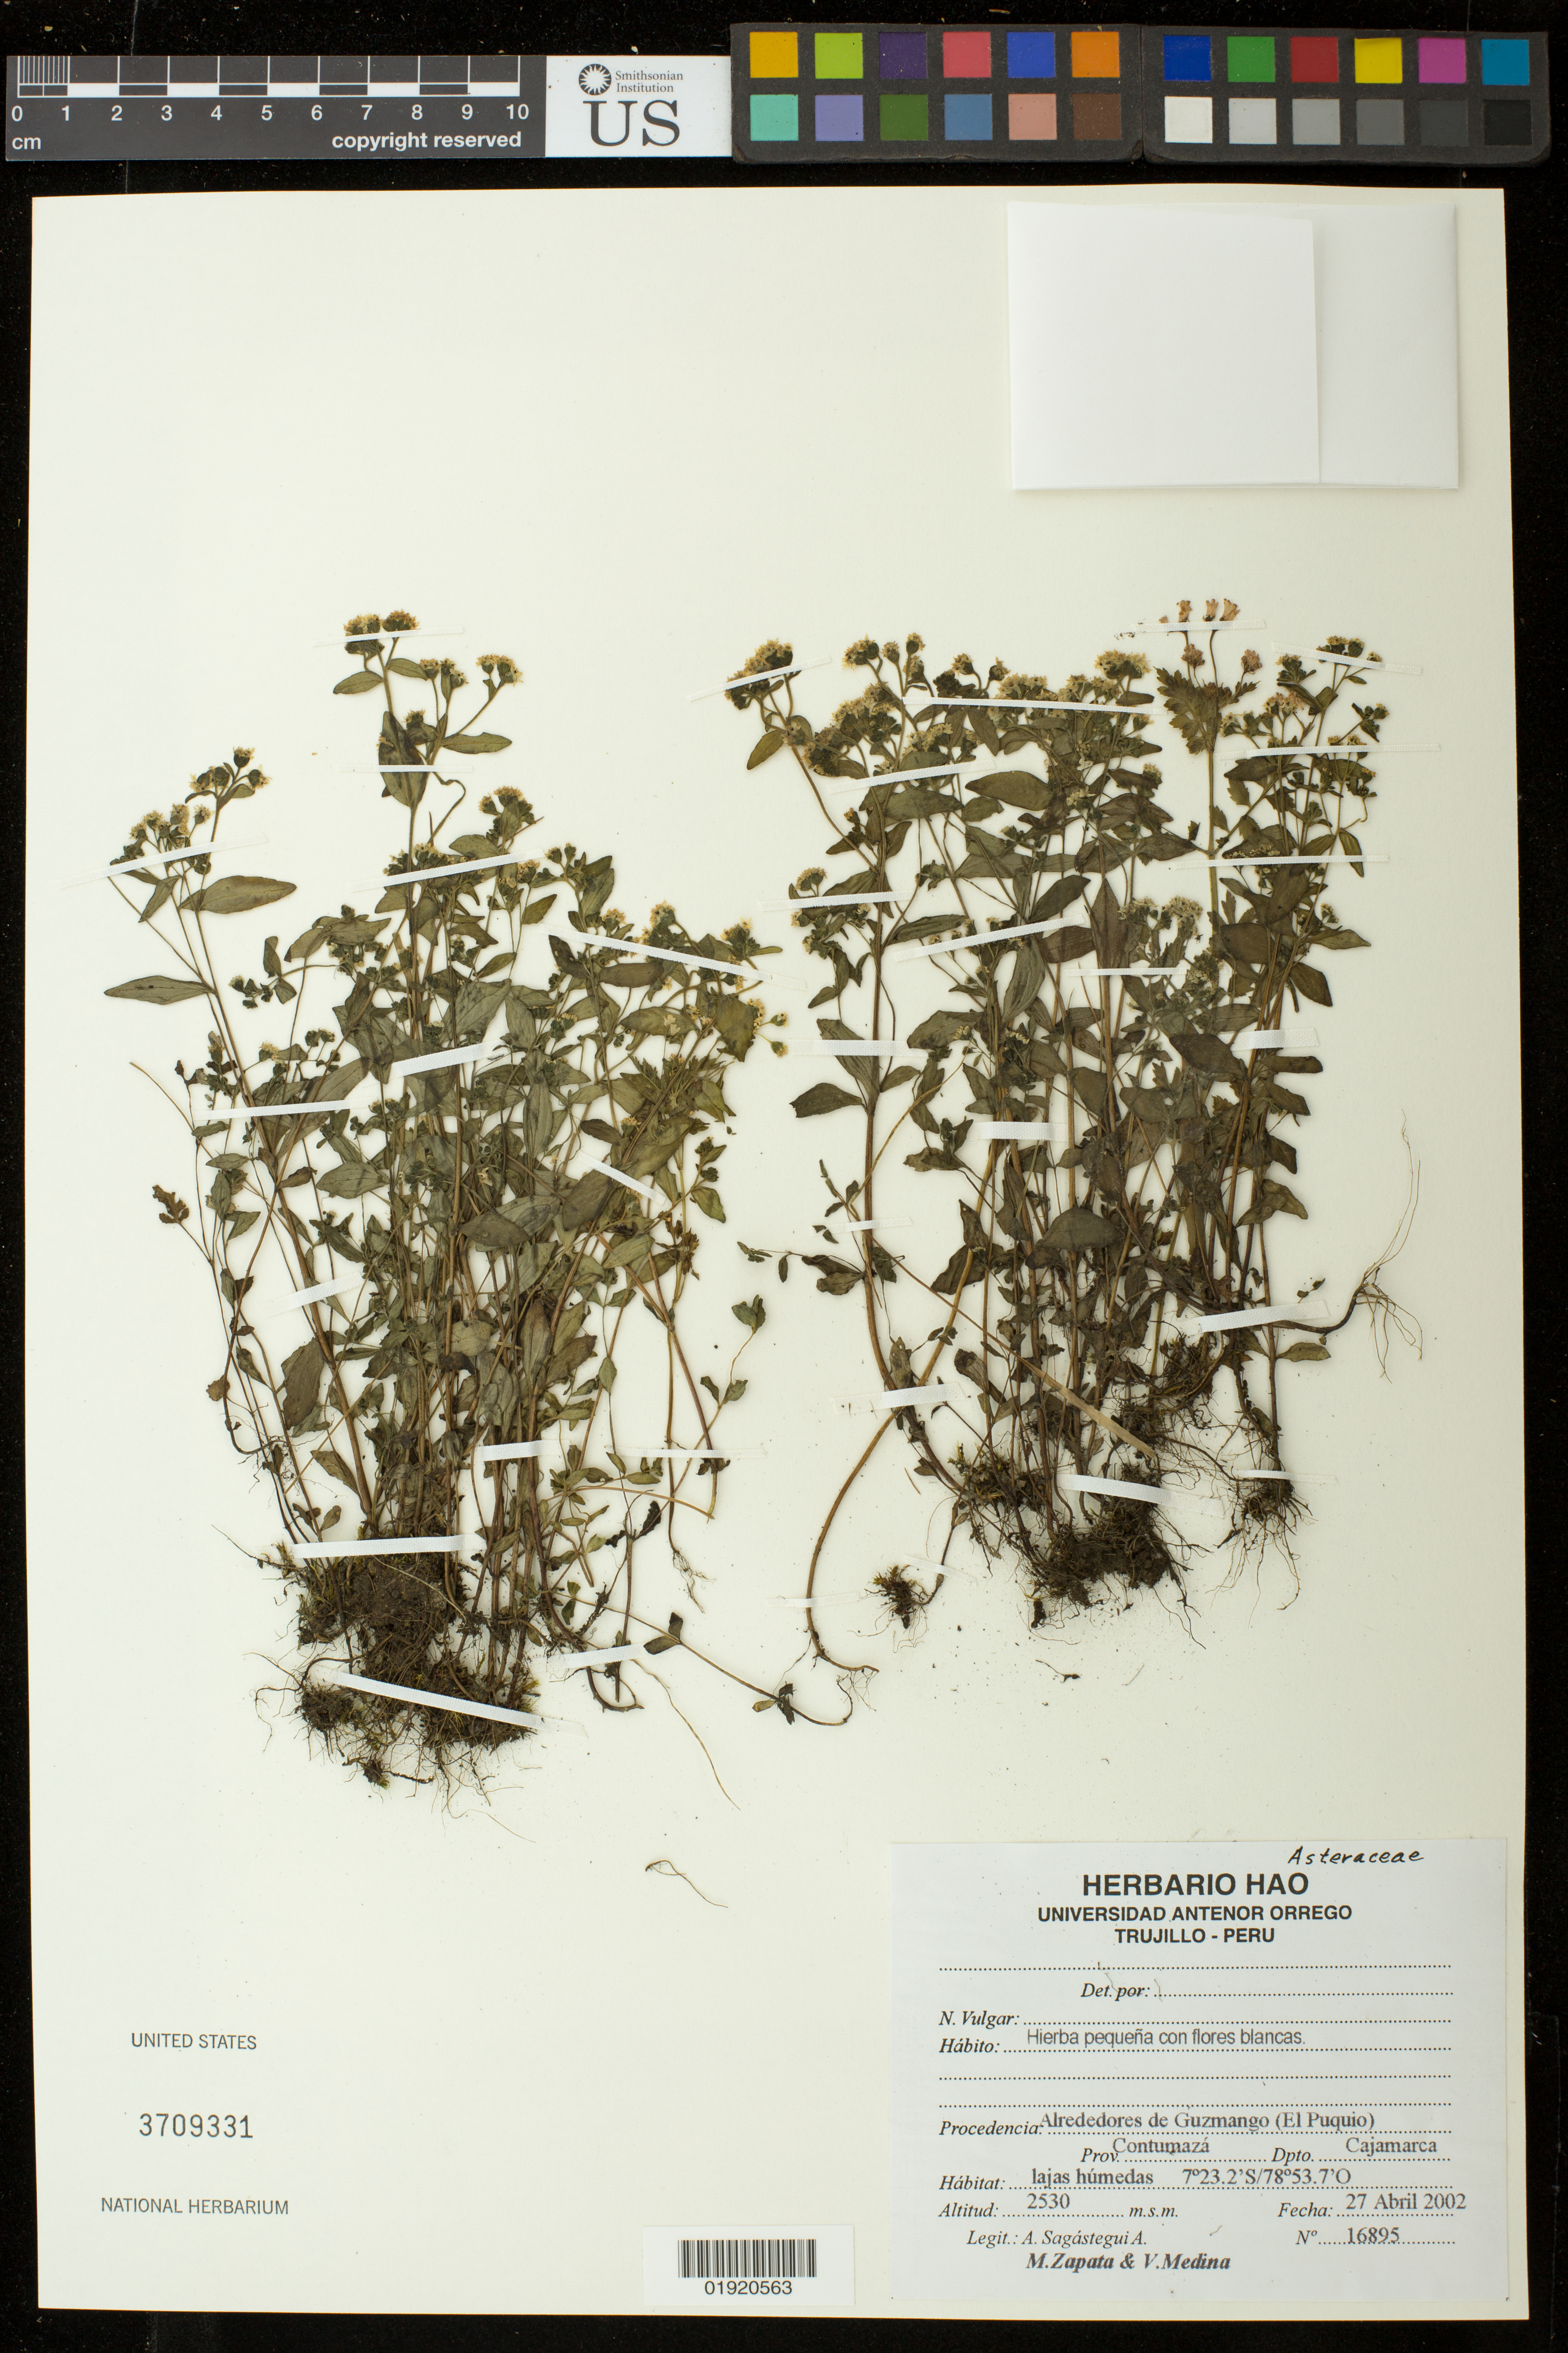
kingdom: Plantae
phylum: Tracheophyta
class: Magnoliopsida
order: Asterales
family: Asteraceae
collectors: M. Zapata & V. Medina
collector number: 16895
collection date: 2002-04-27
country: Peru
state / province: Cajamarca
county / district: Contumazá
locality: Procedencia: Alrededores de Guzmango (El Puquio). Prov. Contumaza. Dpto. Cajamarca.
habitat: Lajas humedas.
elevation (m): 2530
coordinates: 7 23.2' S, 78 53.7' O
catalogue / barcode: US 3709331